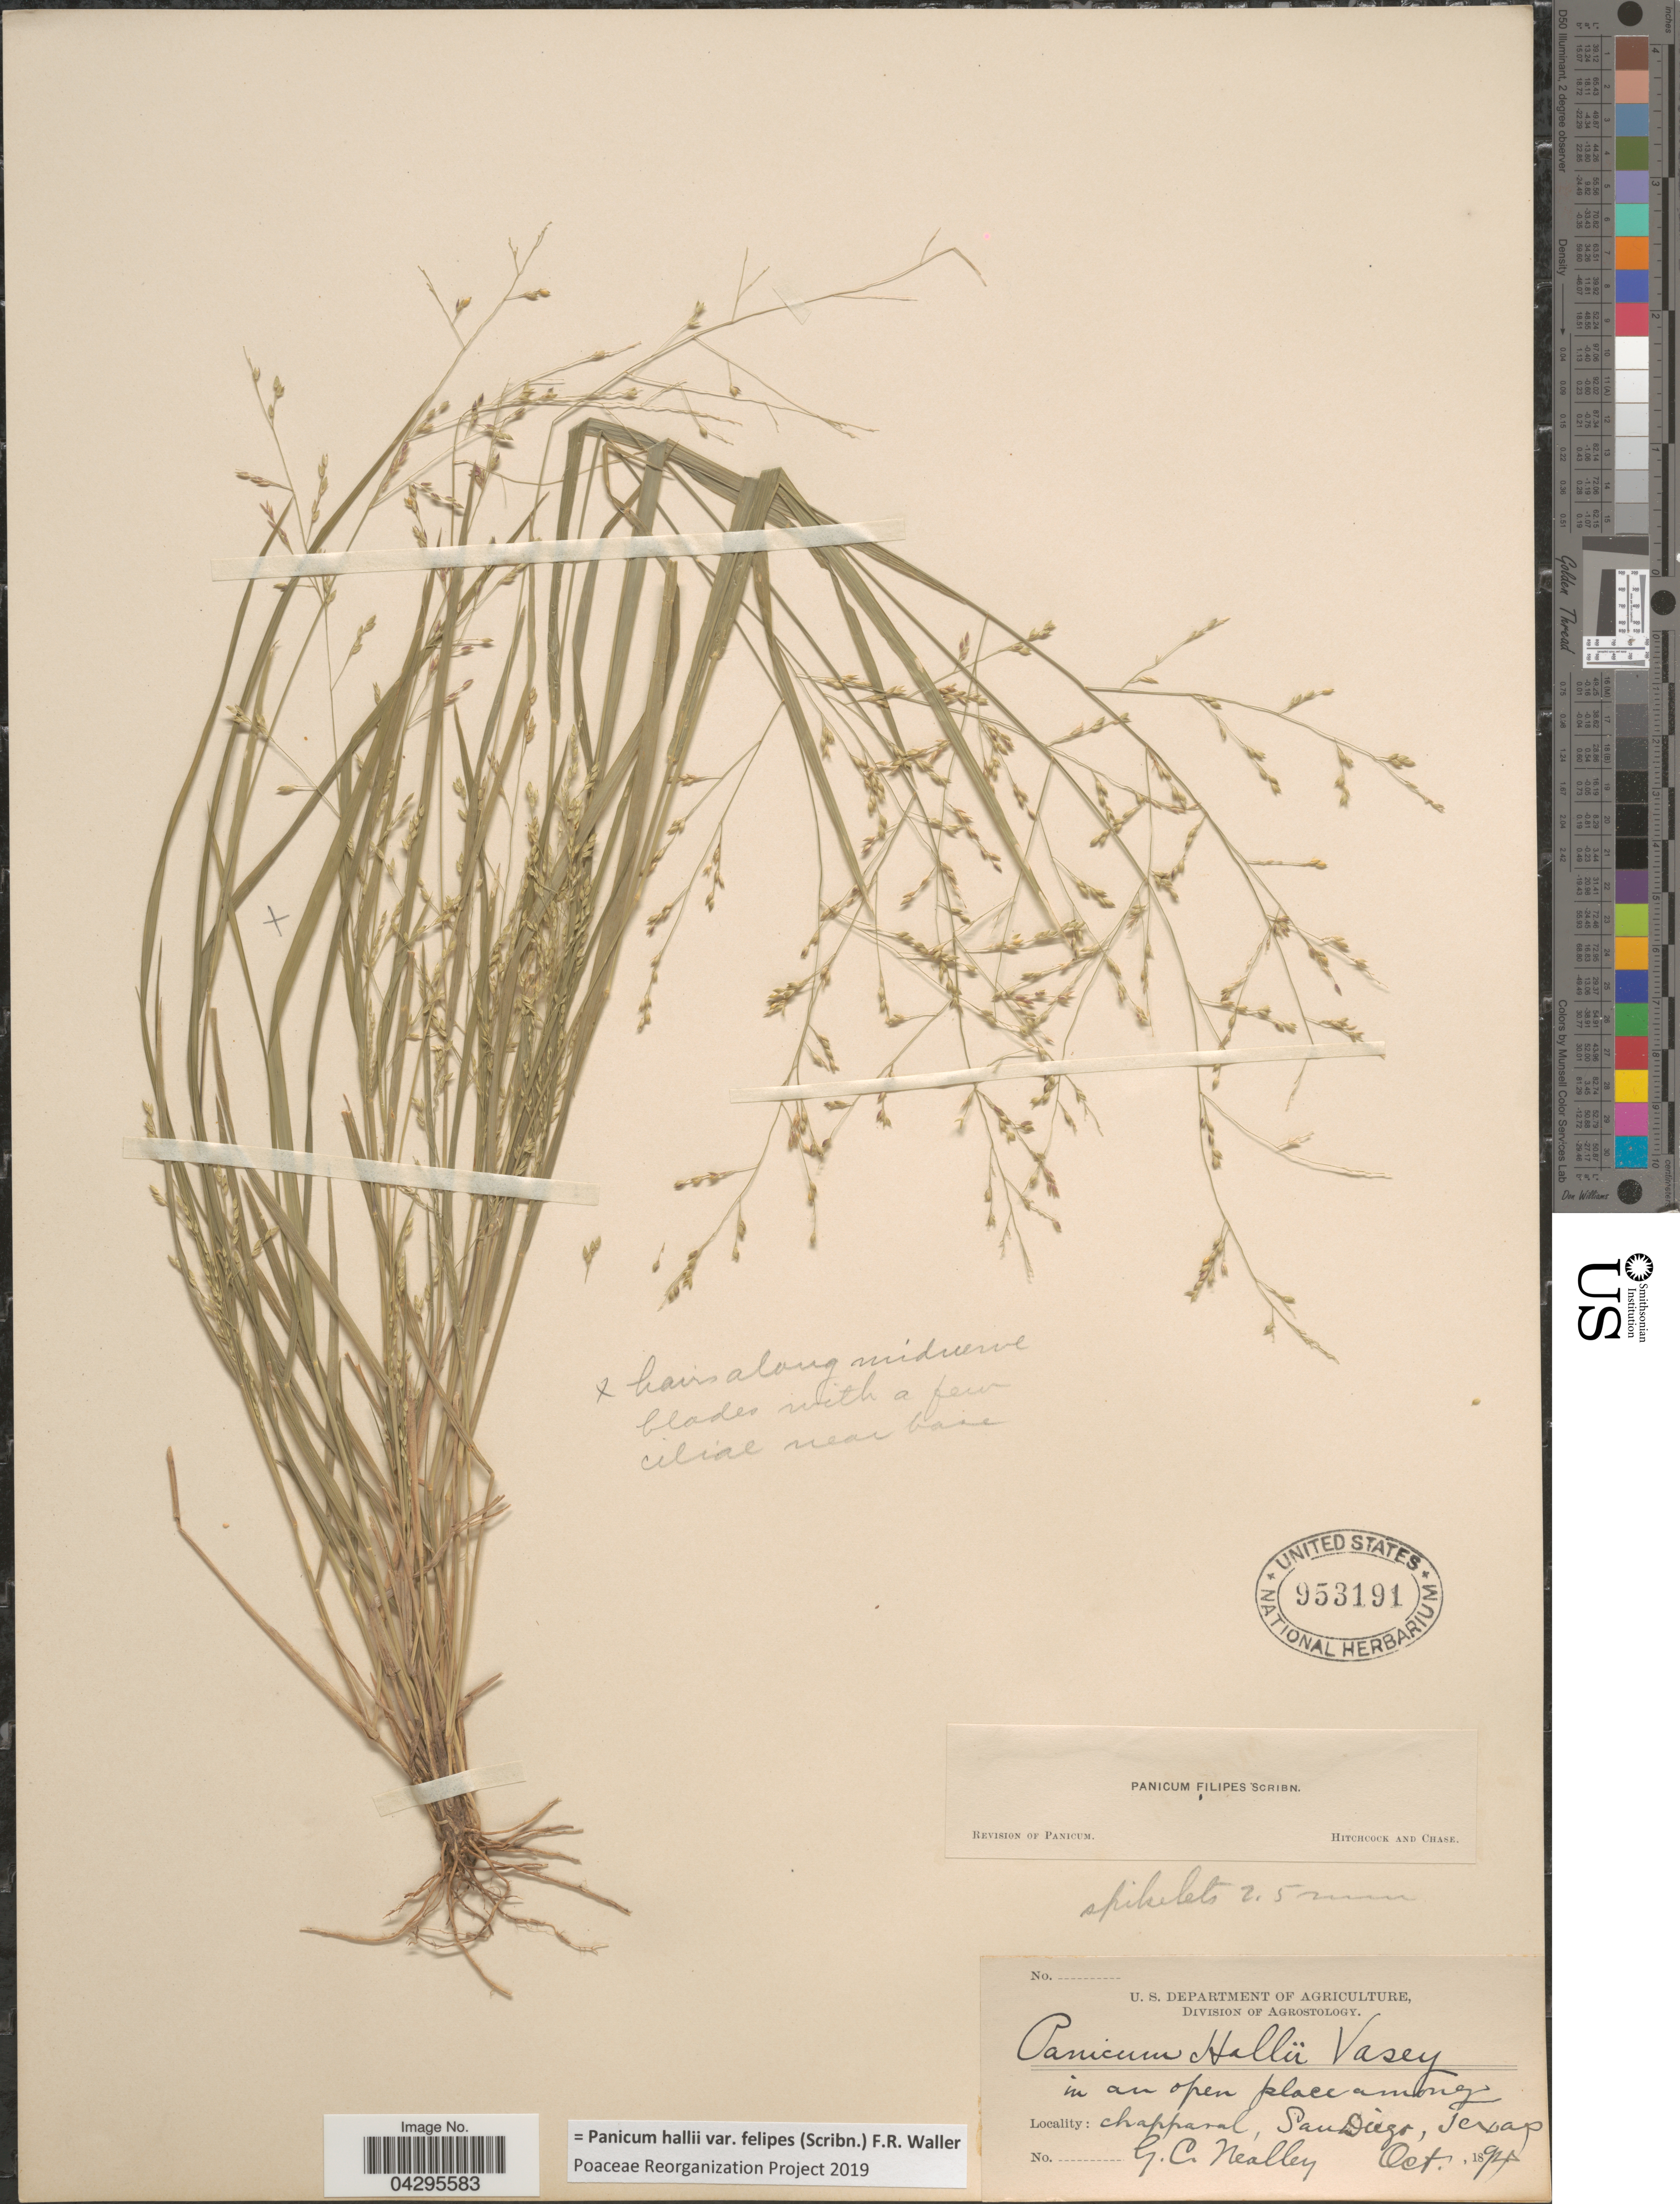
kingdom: Plantae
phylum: Tracheophyta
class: Liliopsida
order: Poales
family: Poaceae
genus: Panicum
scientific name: Panicum hallii var. felipes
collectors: G. C. Nealley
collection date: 1894-10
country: United States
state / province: Texas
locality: Chapparal, San Diego.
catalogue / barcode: US 953191